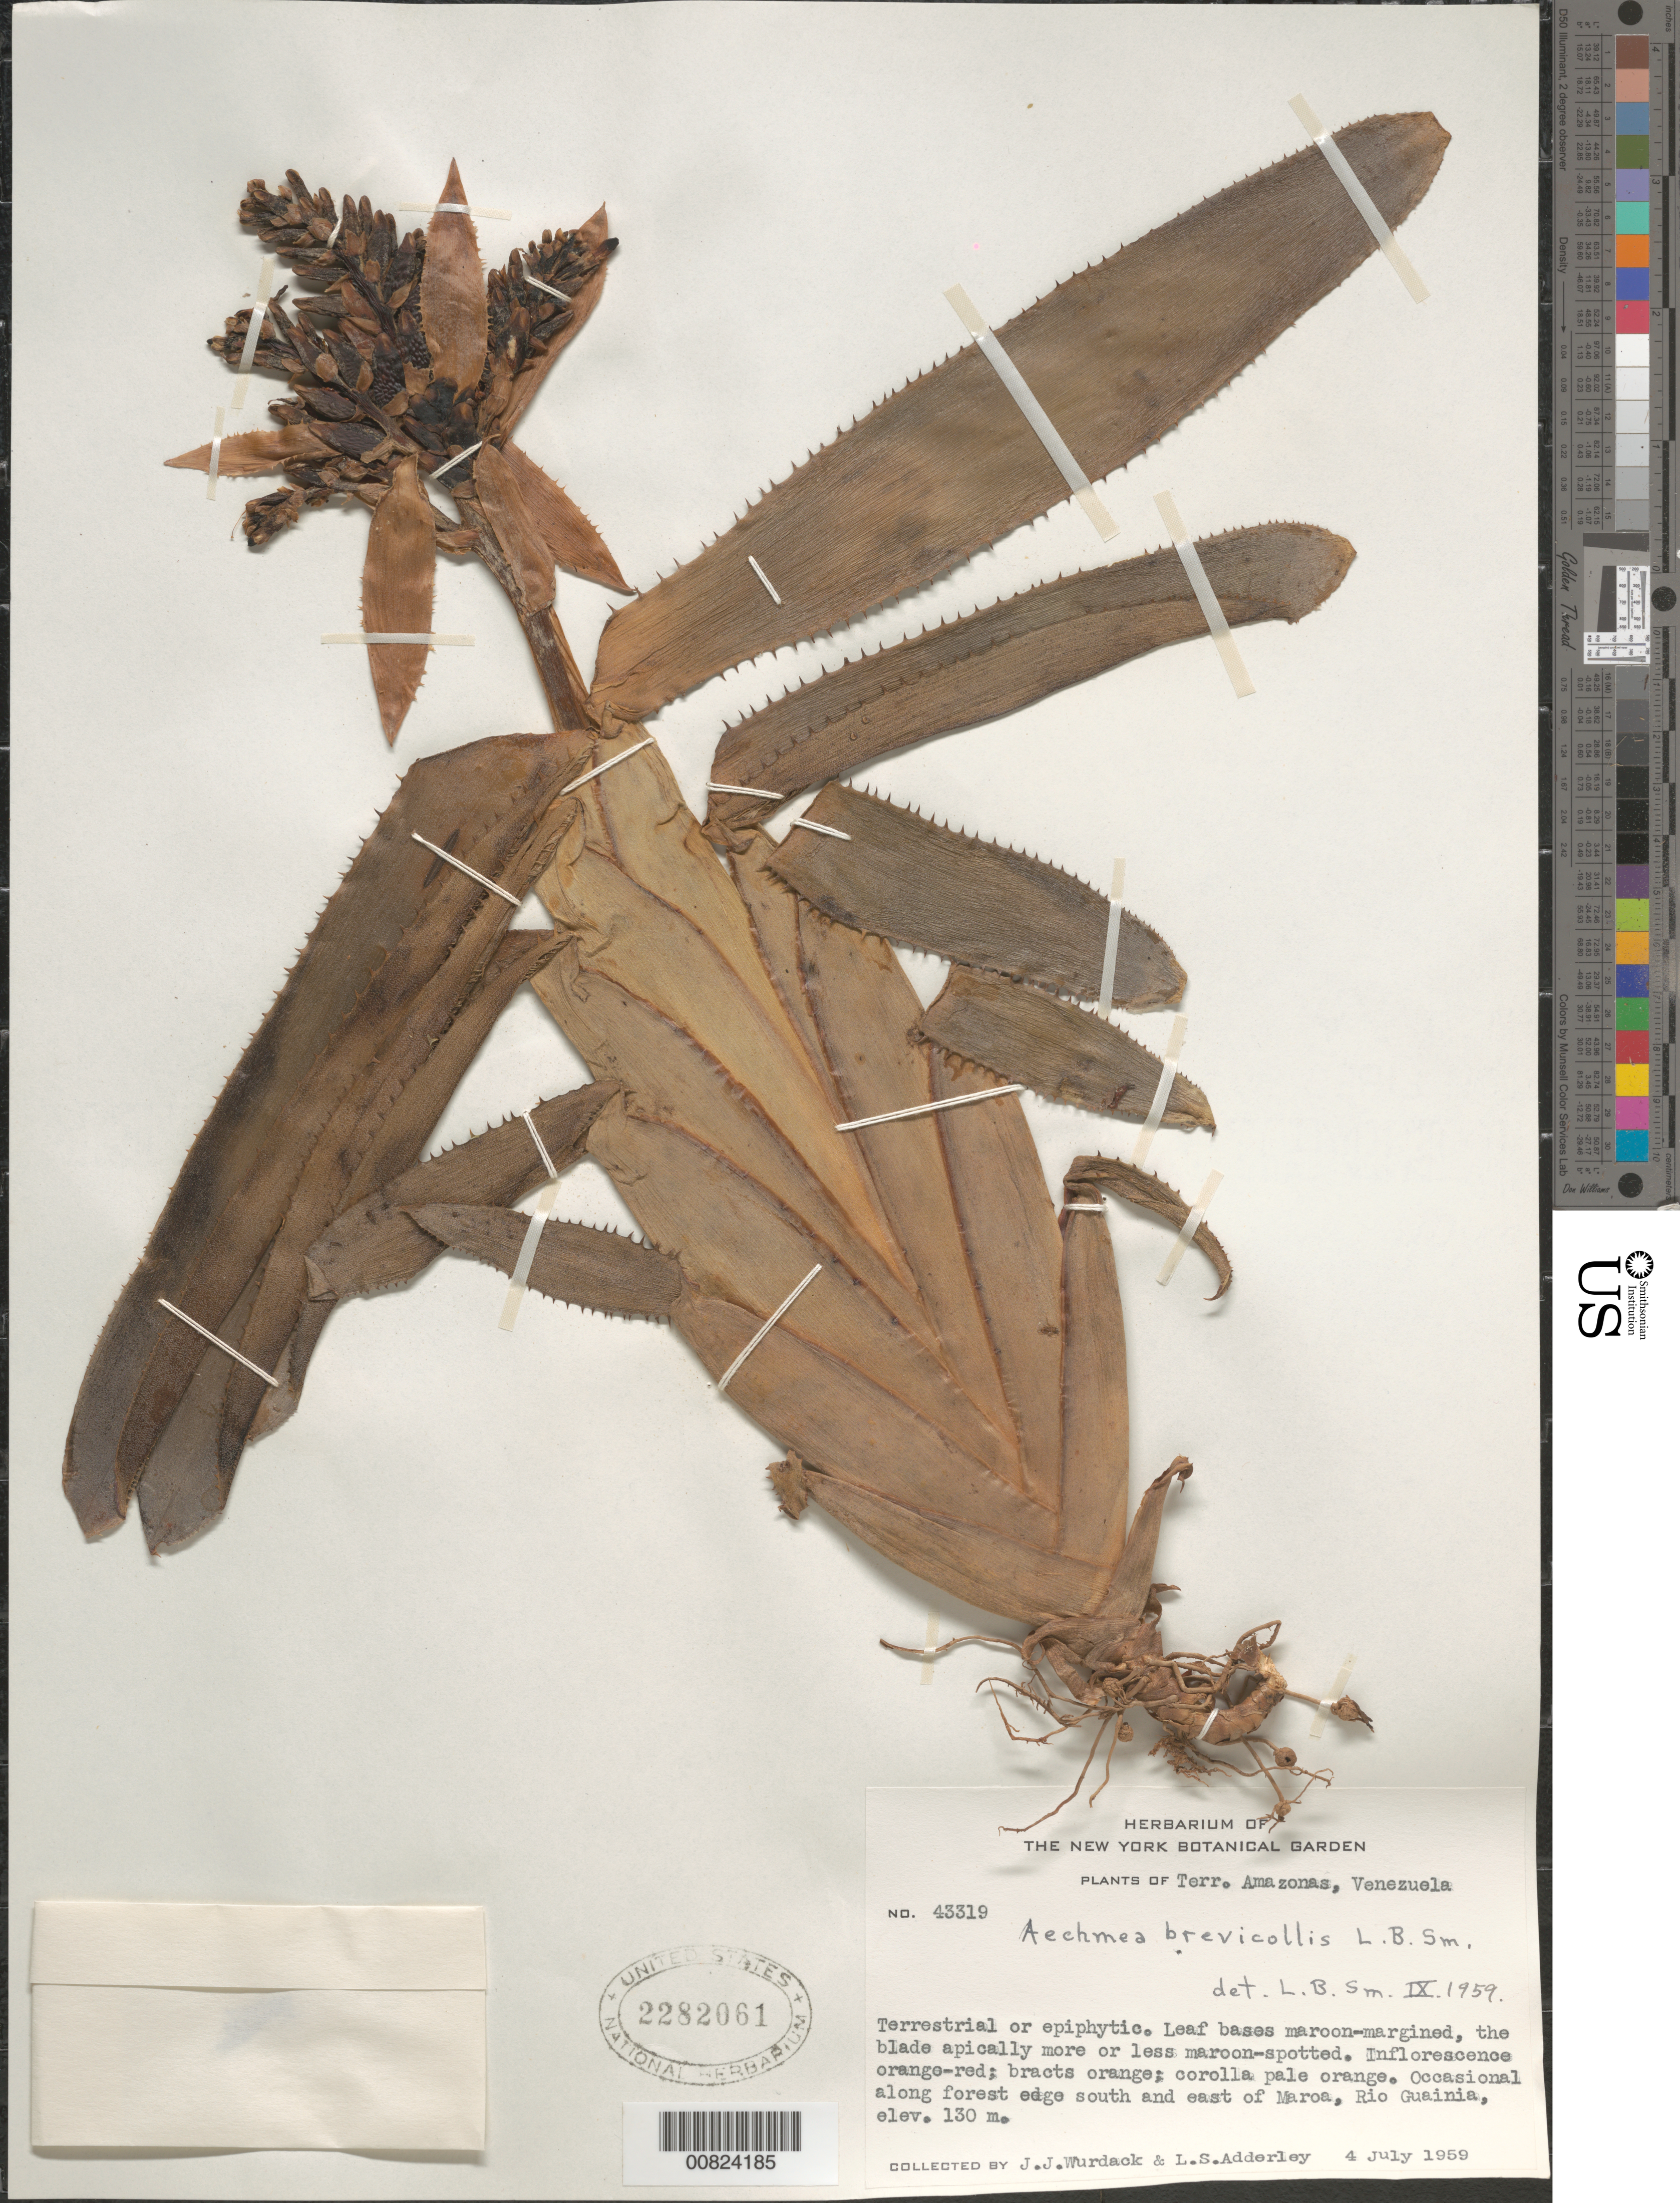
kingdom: Plantae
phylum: Tracheophyta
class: Liliopsida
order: Poales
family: Bromeliaceae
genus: Aechmea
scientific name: Aechmea brevicollis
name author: L.B. Sm.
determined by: Smith, Lyman B., (US), NMNH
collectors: J. J. Wurdack & L. S. Adderley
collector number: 43319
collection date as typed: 4-Jul-59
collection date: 1959-07-04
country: Venezuela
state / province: Amazonas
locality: Río Guainía, S and E of Maroa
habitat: Along forest edge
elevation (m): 130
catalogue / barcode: US 2282061